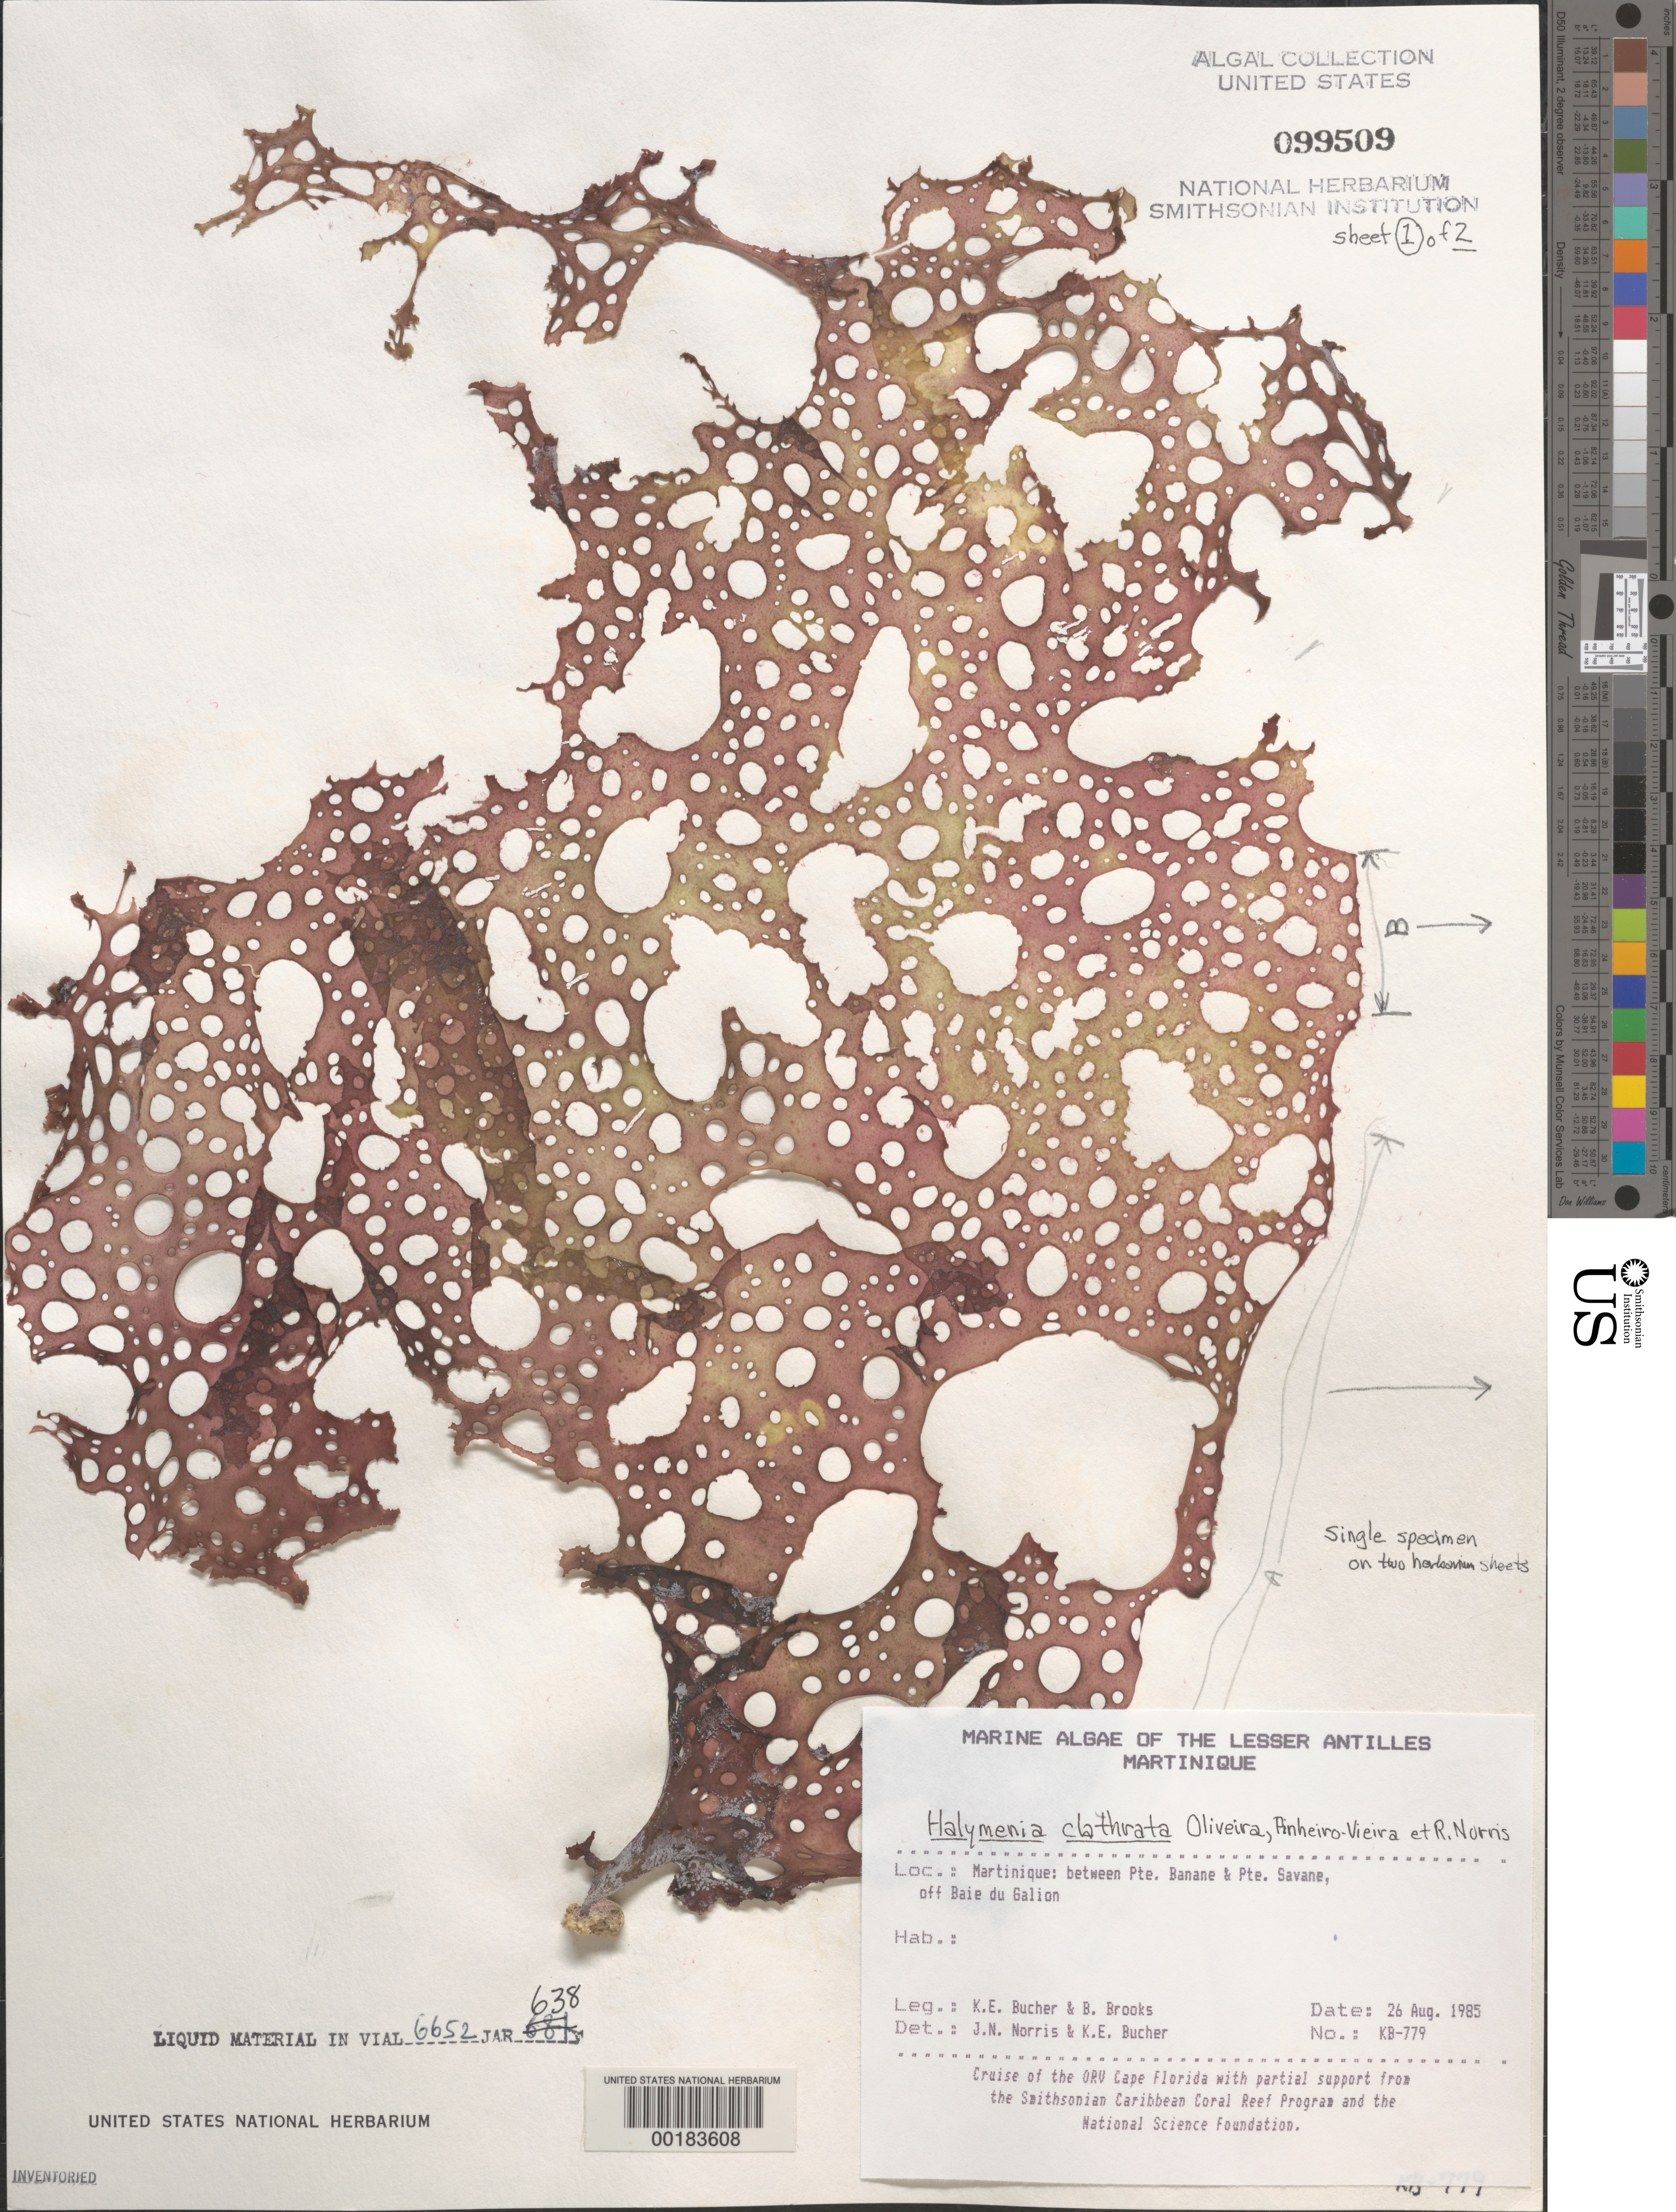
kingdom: Plantae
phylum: Rhodophyta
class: Florideophyceae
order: Halymeniales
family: Halymeniaceae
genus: Halymenia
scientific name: Halymenia sp.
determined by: Norris, J. N.; Bucher, K. E.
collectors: K. E. Bucher & B. Brooks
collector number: Kb-779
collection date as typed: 26 Aug 1985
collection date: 1985-08-26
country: Martinique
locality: Between Pointe Banane and Pointe Savane, off Baie du Galion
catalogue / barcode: US 99509